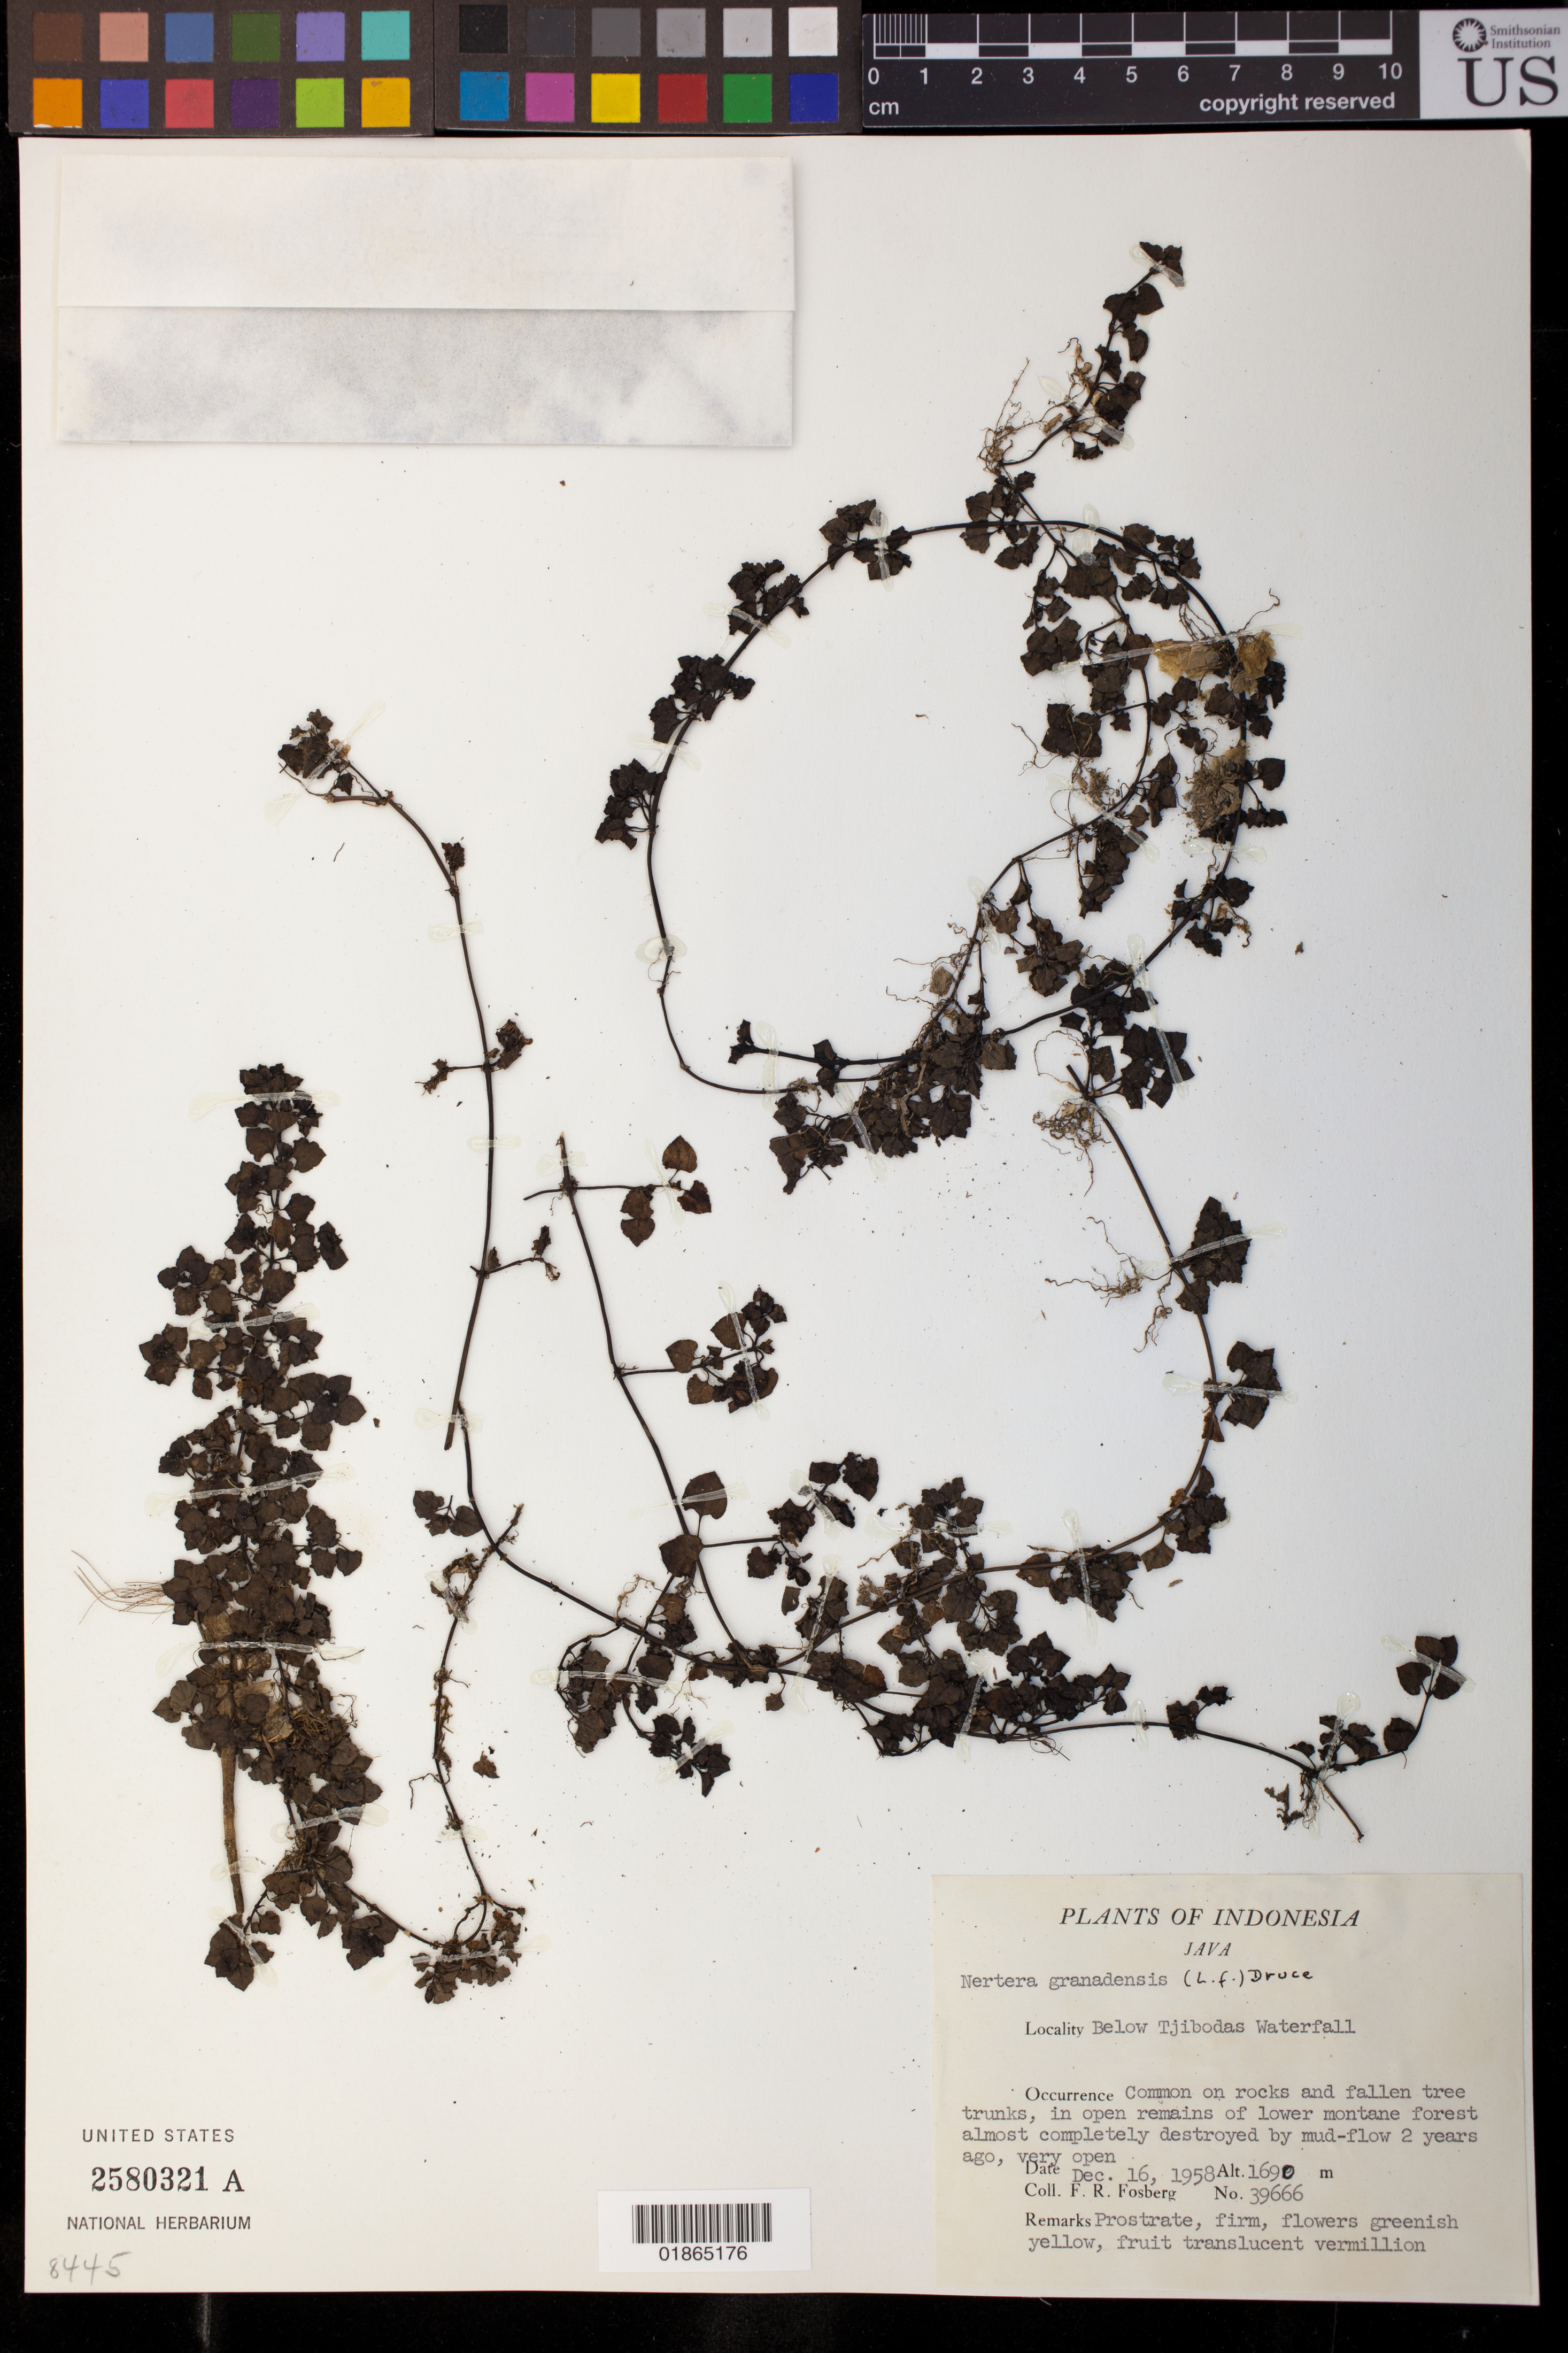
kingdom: Plantae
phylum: Tracheophyta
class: Magnoliopsida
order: Gentianales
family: Rubiaceae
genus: Nertera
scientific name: Nertera granadensis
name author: (Mutis ex L. f.) Druce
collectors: F. R. Fosberg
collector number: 39666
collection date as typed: Dec. 16, 1958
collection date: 1958-12-16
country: Indonesia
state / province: Java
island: Java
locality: Below Tjibodas Waterfall.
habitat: Common on rocks and fallen tree trunks, in open remains of lower montane forest almost completely destroyed by mud-flow 2 years ago, very open.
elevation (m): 1690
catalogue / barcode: US 2580321A